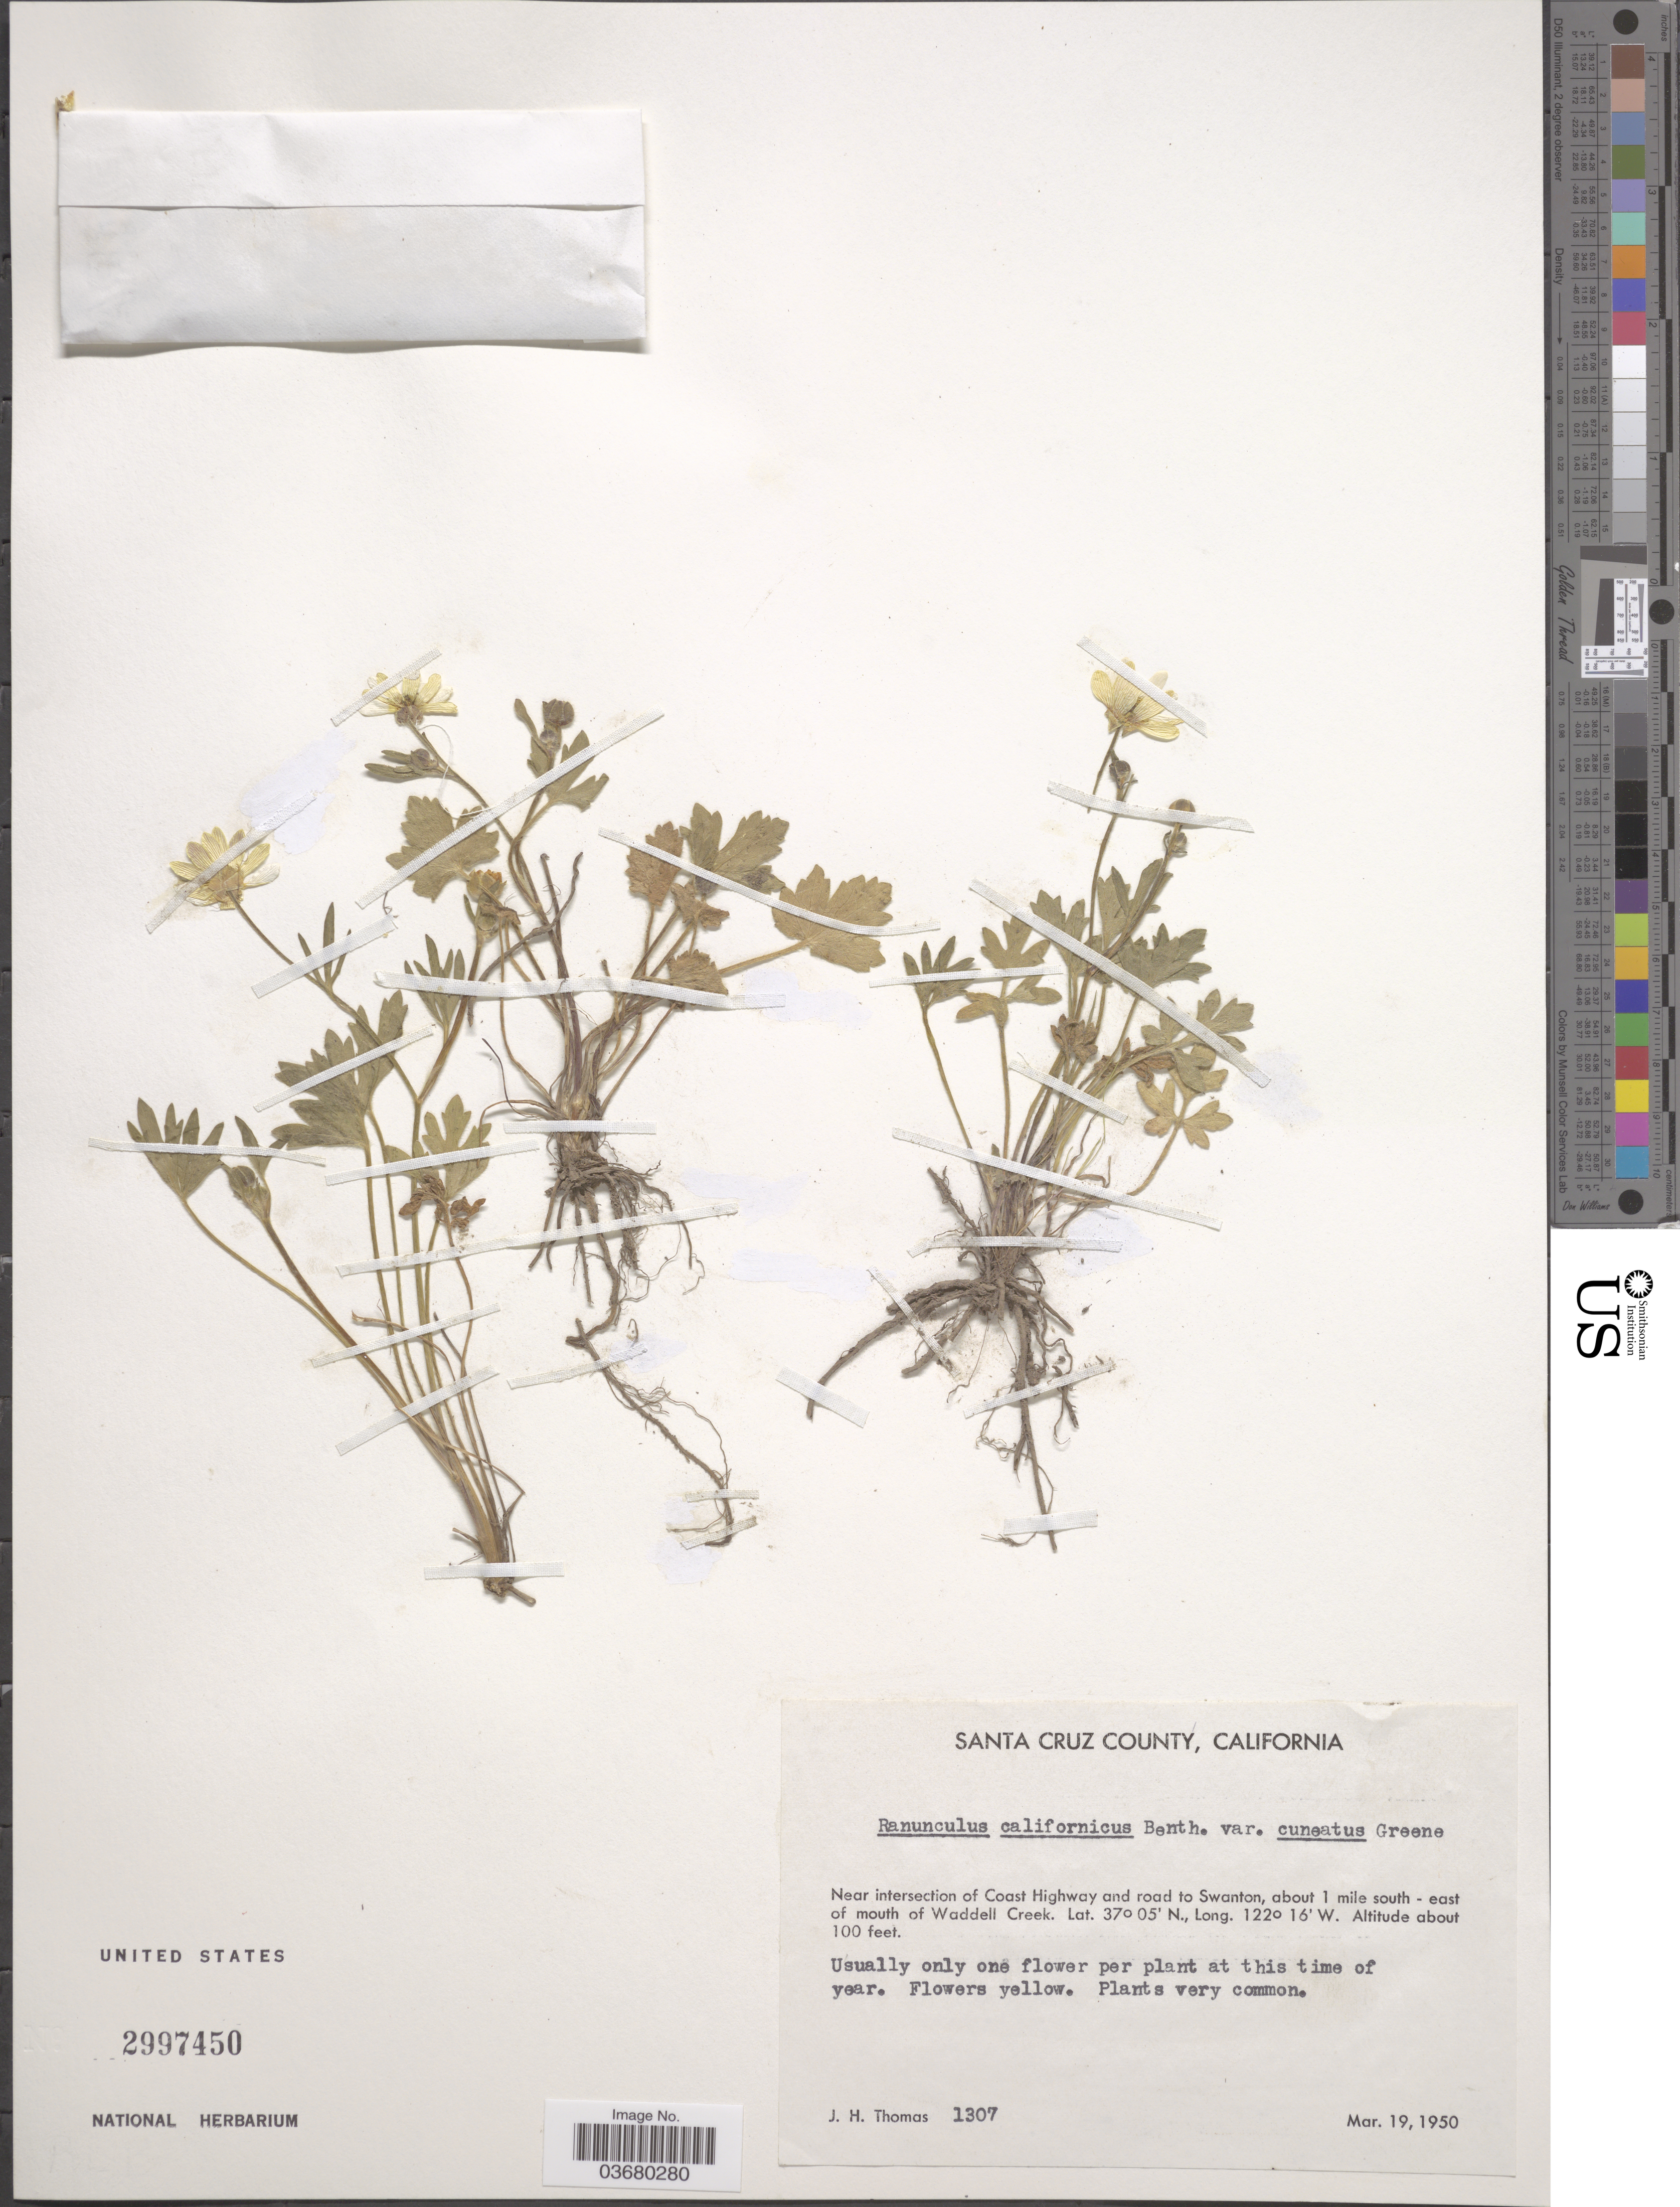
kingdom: Plantae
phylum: Tracheophyta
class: Magnoliopsida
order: Ranunculales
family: Ranunculaceae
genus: Ranunculus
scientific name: Ranunculus californicus var. cuneatus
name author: Greene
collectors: J. H. Thomas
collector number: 1307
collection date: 1950-03-19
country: United States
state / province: California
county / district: Santa Cruz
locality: Santa Cruz County. Near intersection of Coast Highway and road to Swanton, about 1 mile south - east of mouth of Waddell Creek.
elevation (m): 30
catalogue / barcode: US 2997450